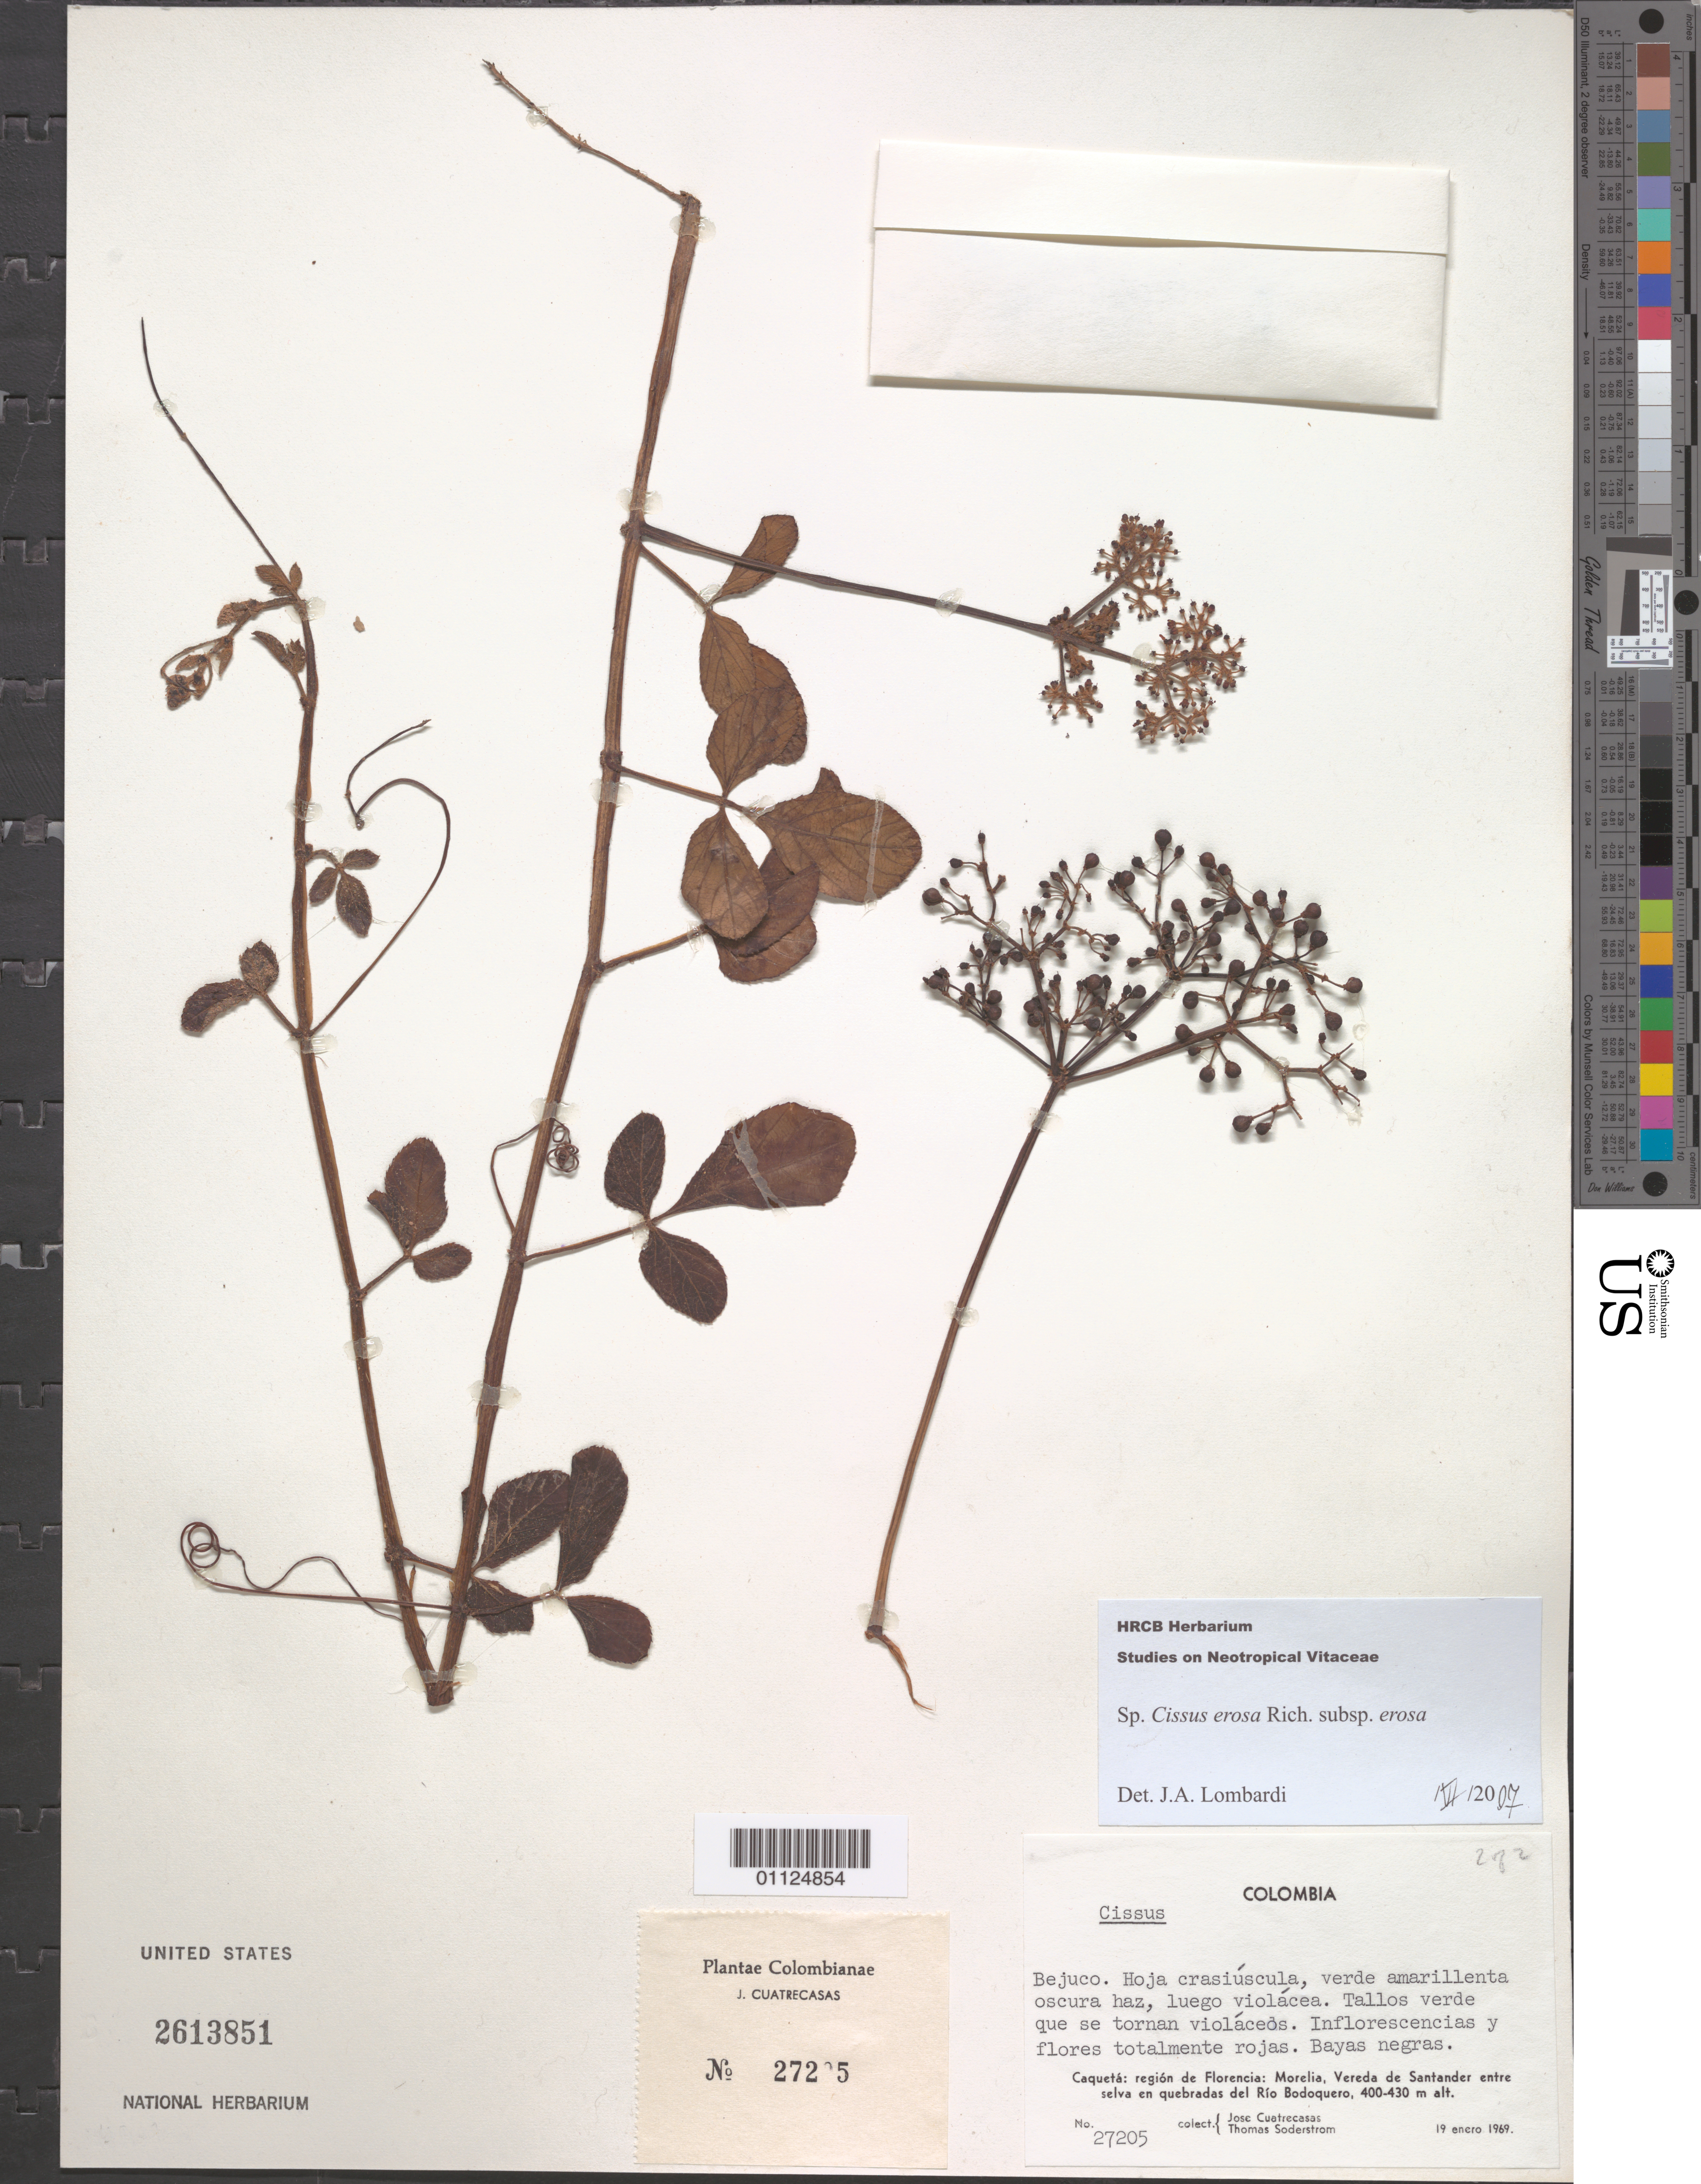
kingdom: Plantae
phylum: Tracheophyta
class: Magnoliopsida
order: Vitales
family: Vitaceae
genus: Cissus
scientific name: Cissus erosa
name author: Rich.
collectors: J. Cuatrecasas & T. R. Soderstrom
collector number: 27205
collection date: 1969-01-19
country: Colombia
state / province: Caquetá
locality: Region de Florencia: Morelia, Vereda de Santander entre selva en quebradas del Rio Bodoquero.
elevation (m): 400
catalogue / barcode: US 2613851